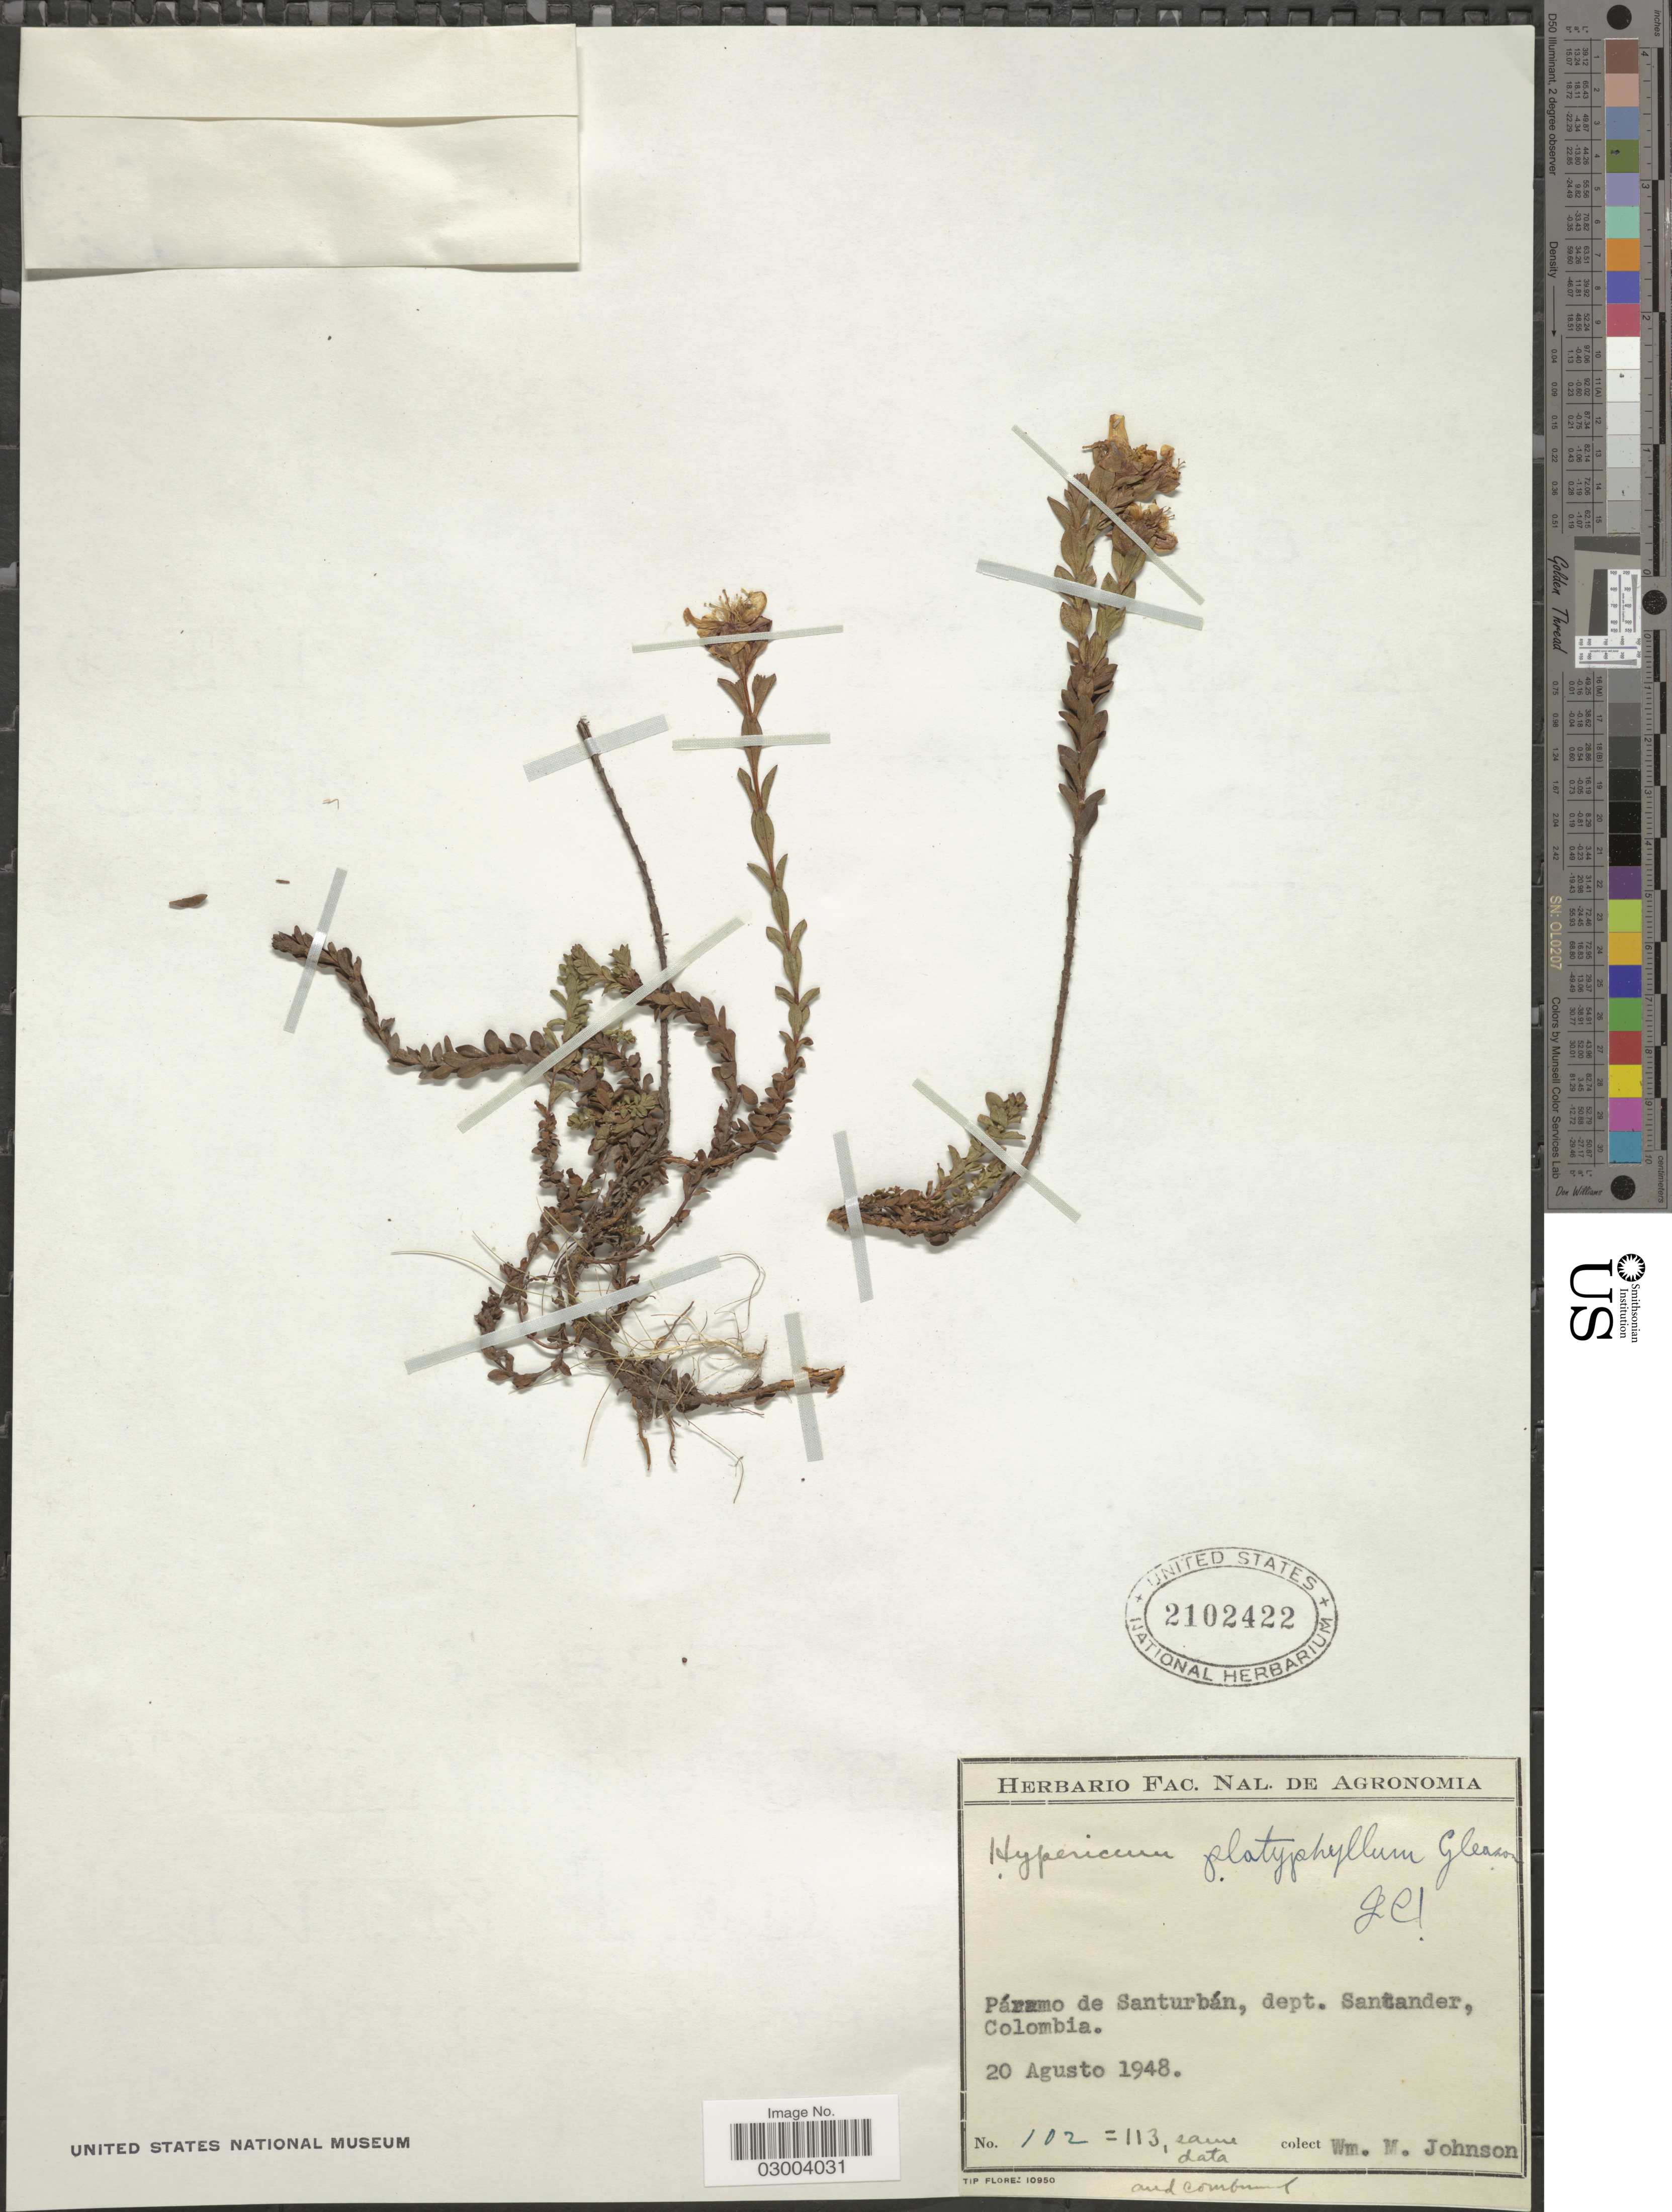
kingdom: Plantae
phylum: Tracheophyta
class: Magnoliopsida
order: Malpighiales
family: Hypericaceae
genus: Hypericum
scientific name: Hypericum mexicanum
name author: L.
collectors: W. M. Johnson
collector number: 102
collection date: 1948-08-20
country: Colombia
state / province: Santander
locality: Páramo de Santurbán, dept. Santander.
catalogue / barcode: US 2102422